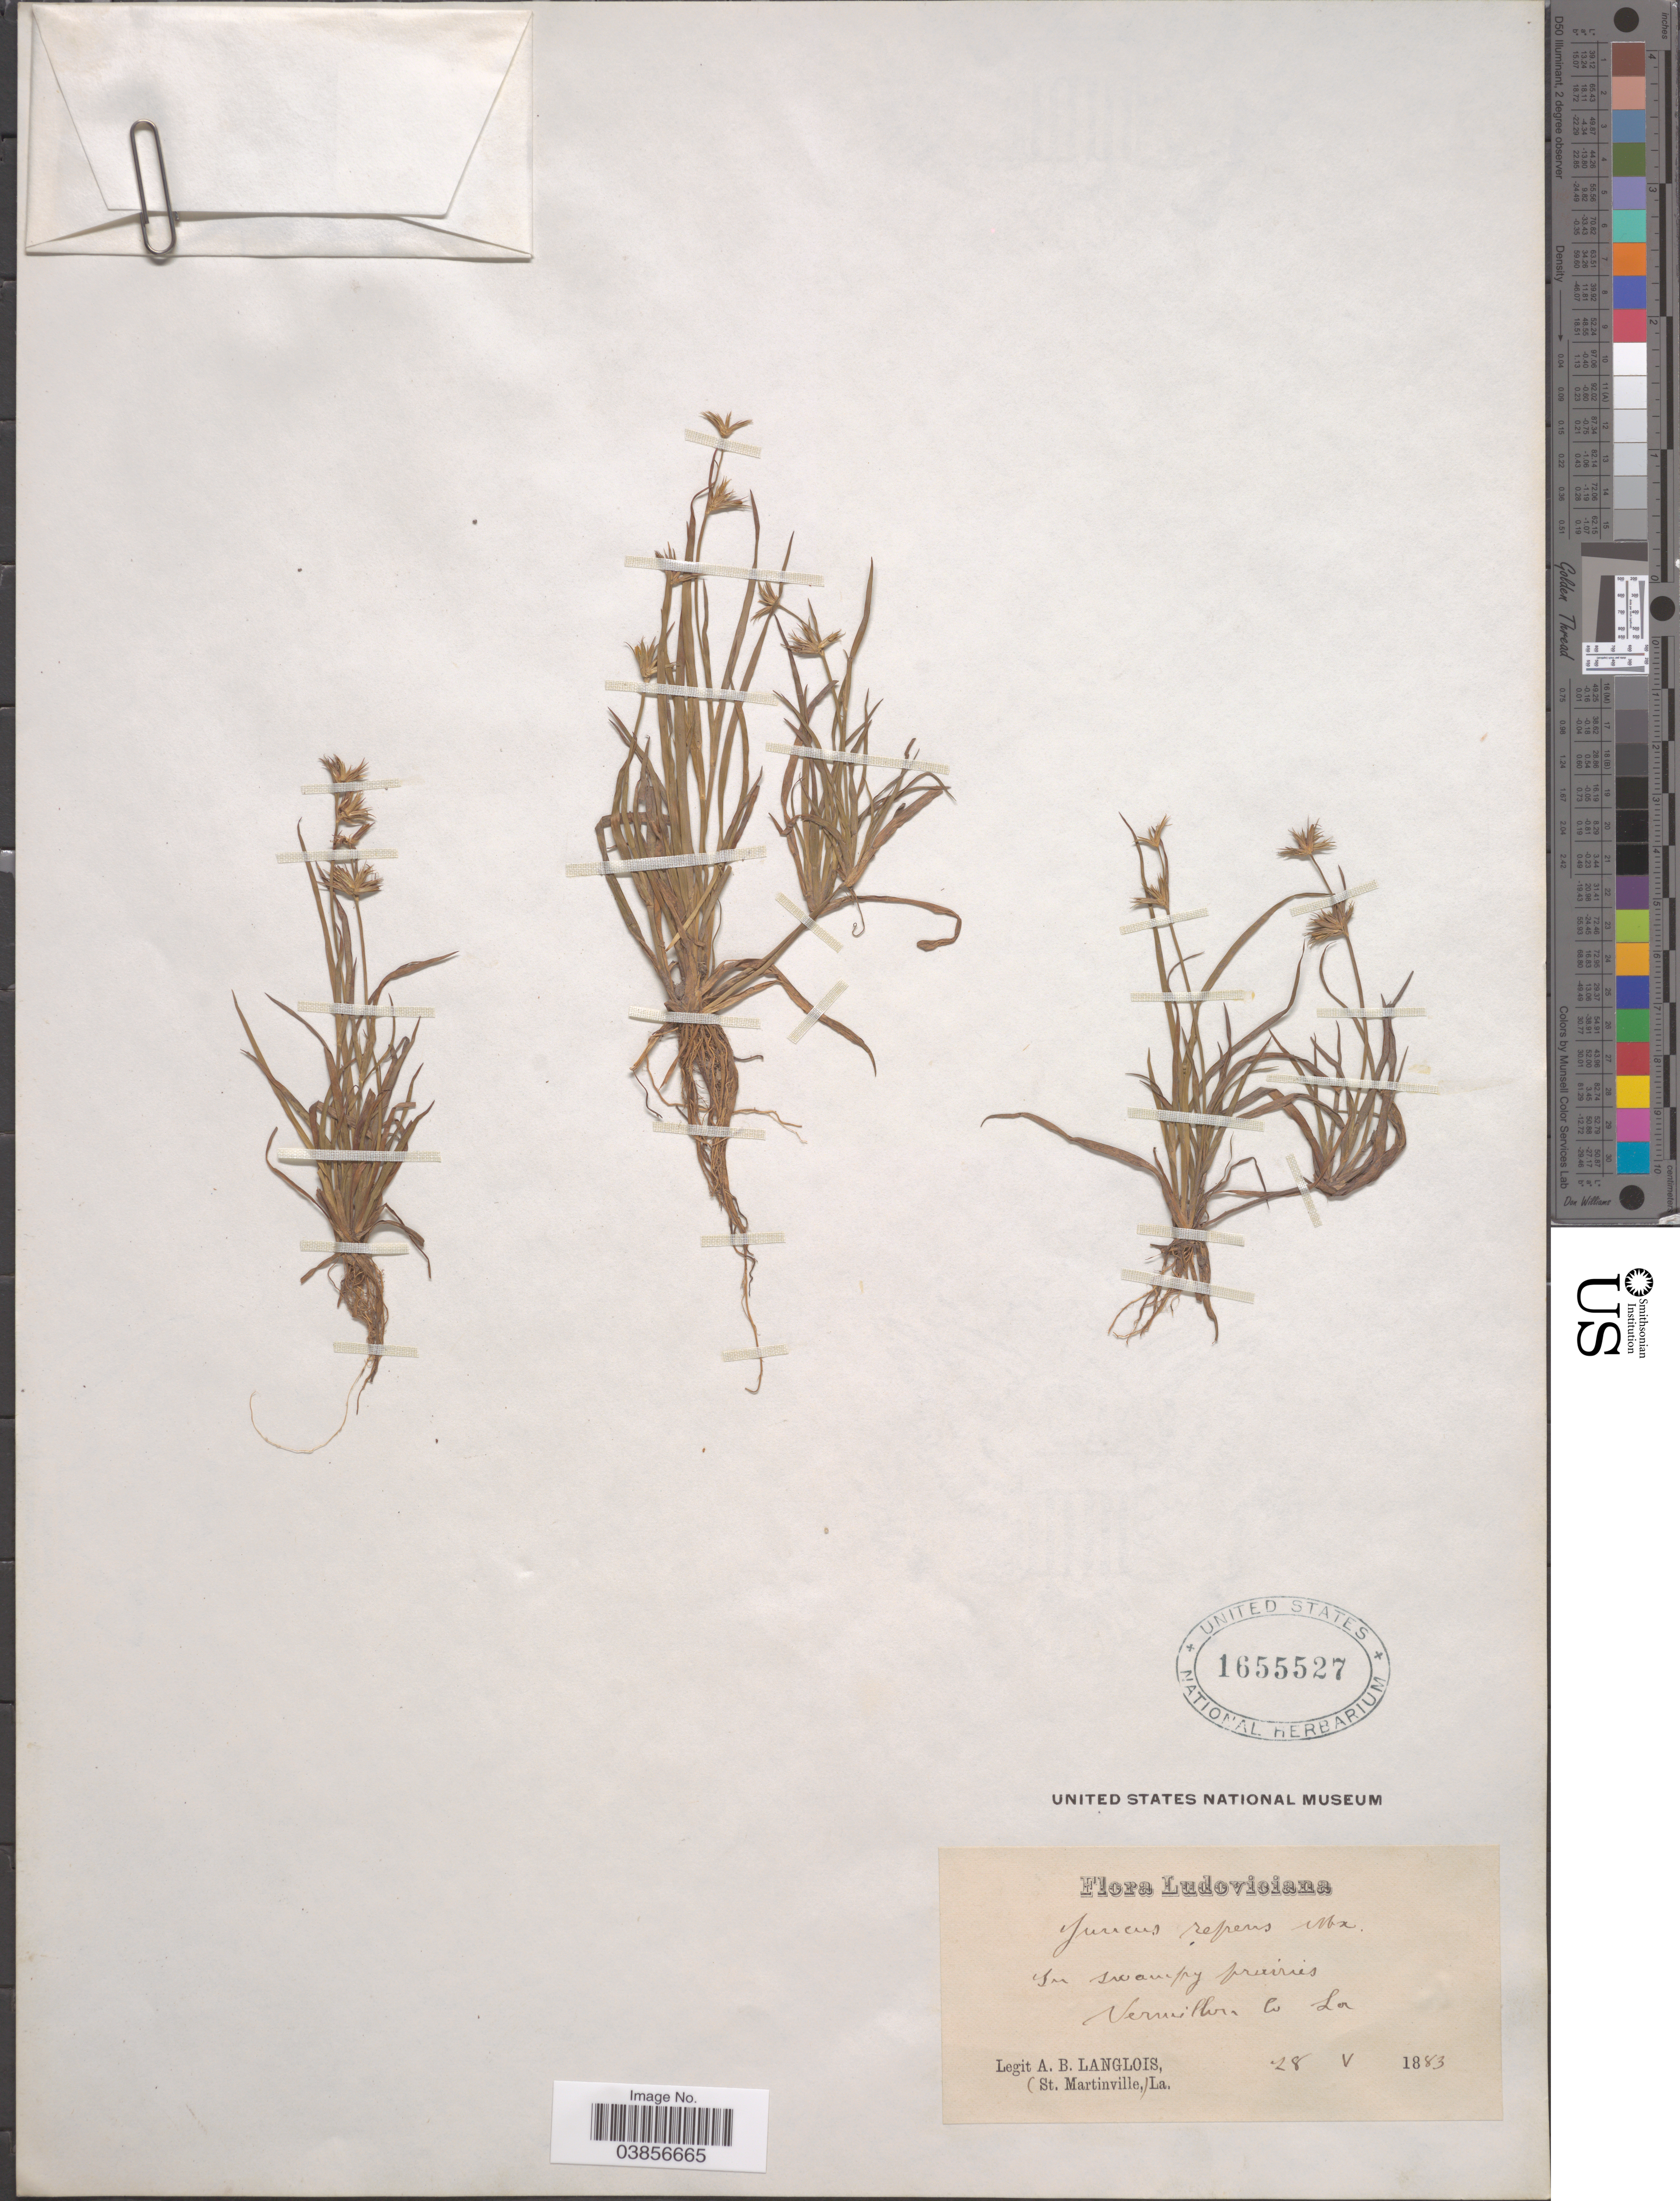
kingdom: Plantae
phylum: Tracheophyta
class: Liliopsida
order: Poales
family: Juncaceae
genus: Juncus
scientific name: Juncus repens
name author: Michx.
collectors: A. Langlois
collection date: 1883-05-28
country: United States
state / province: Louisiana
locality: Ludoviciana. Vermillon Co.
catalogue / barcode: US 1655527